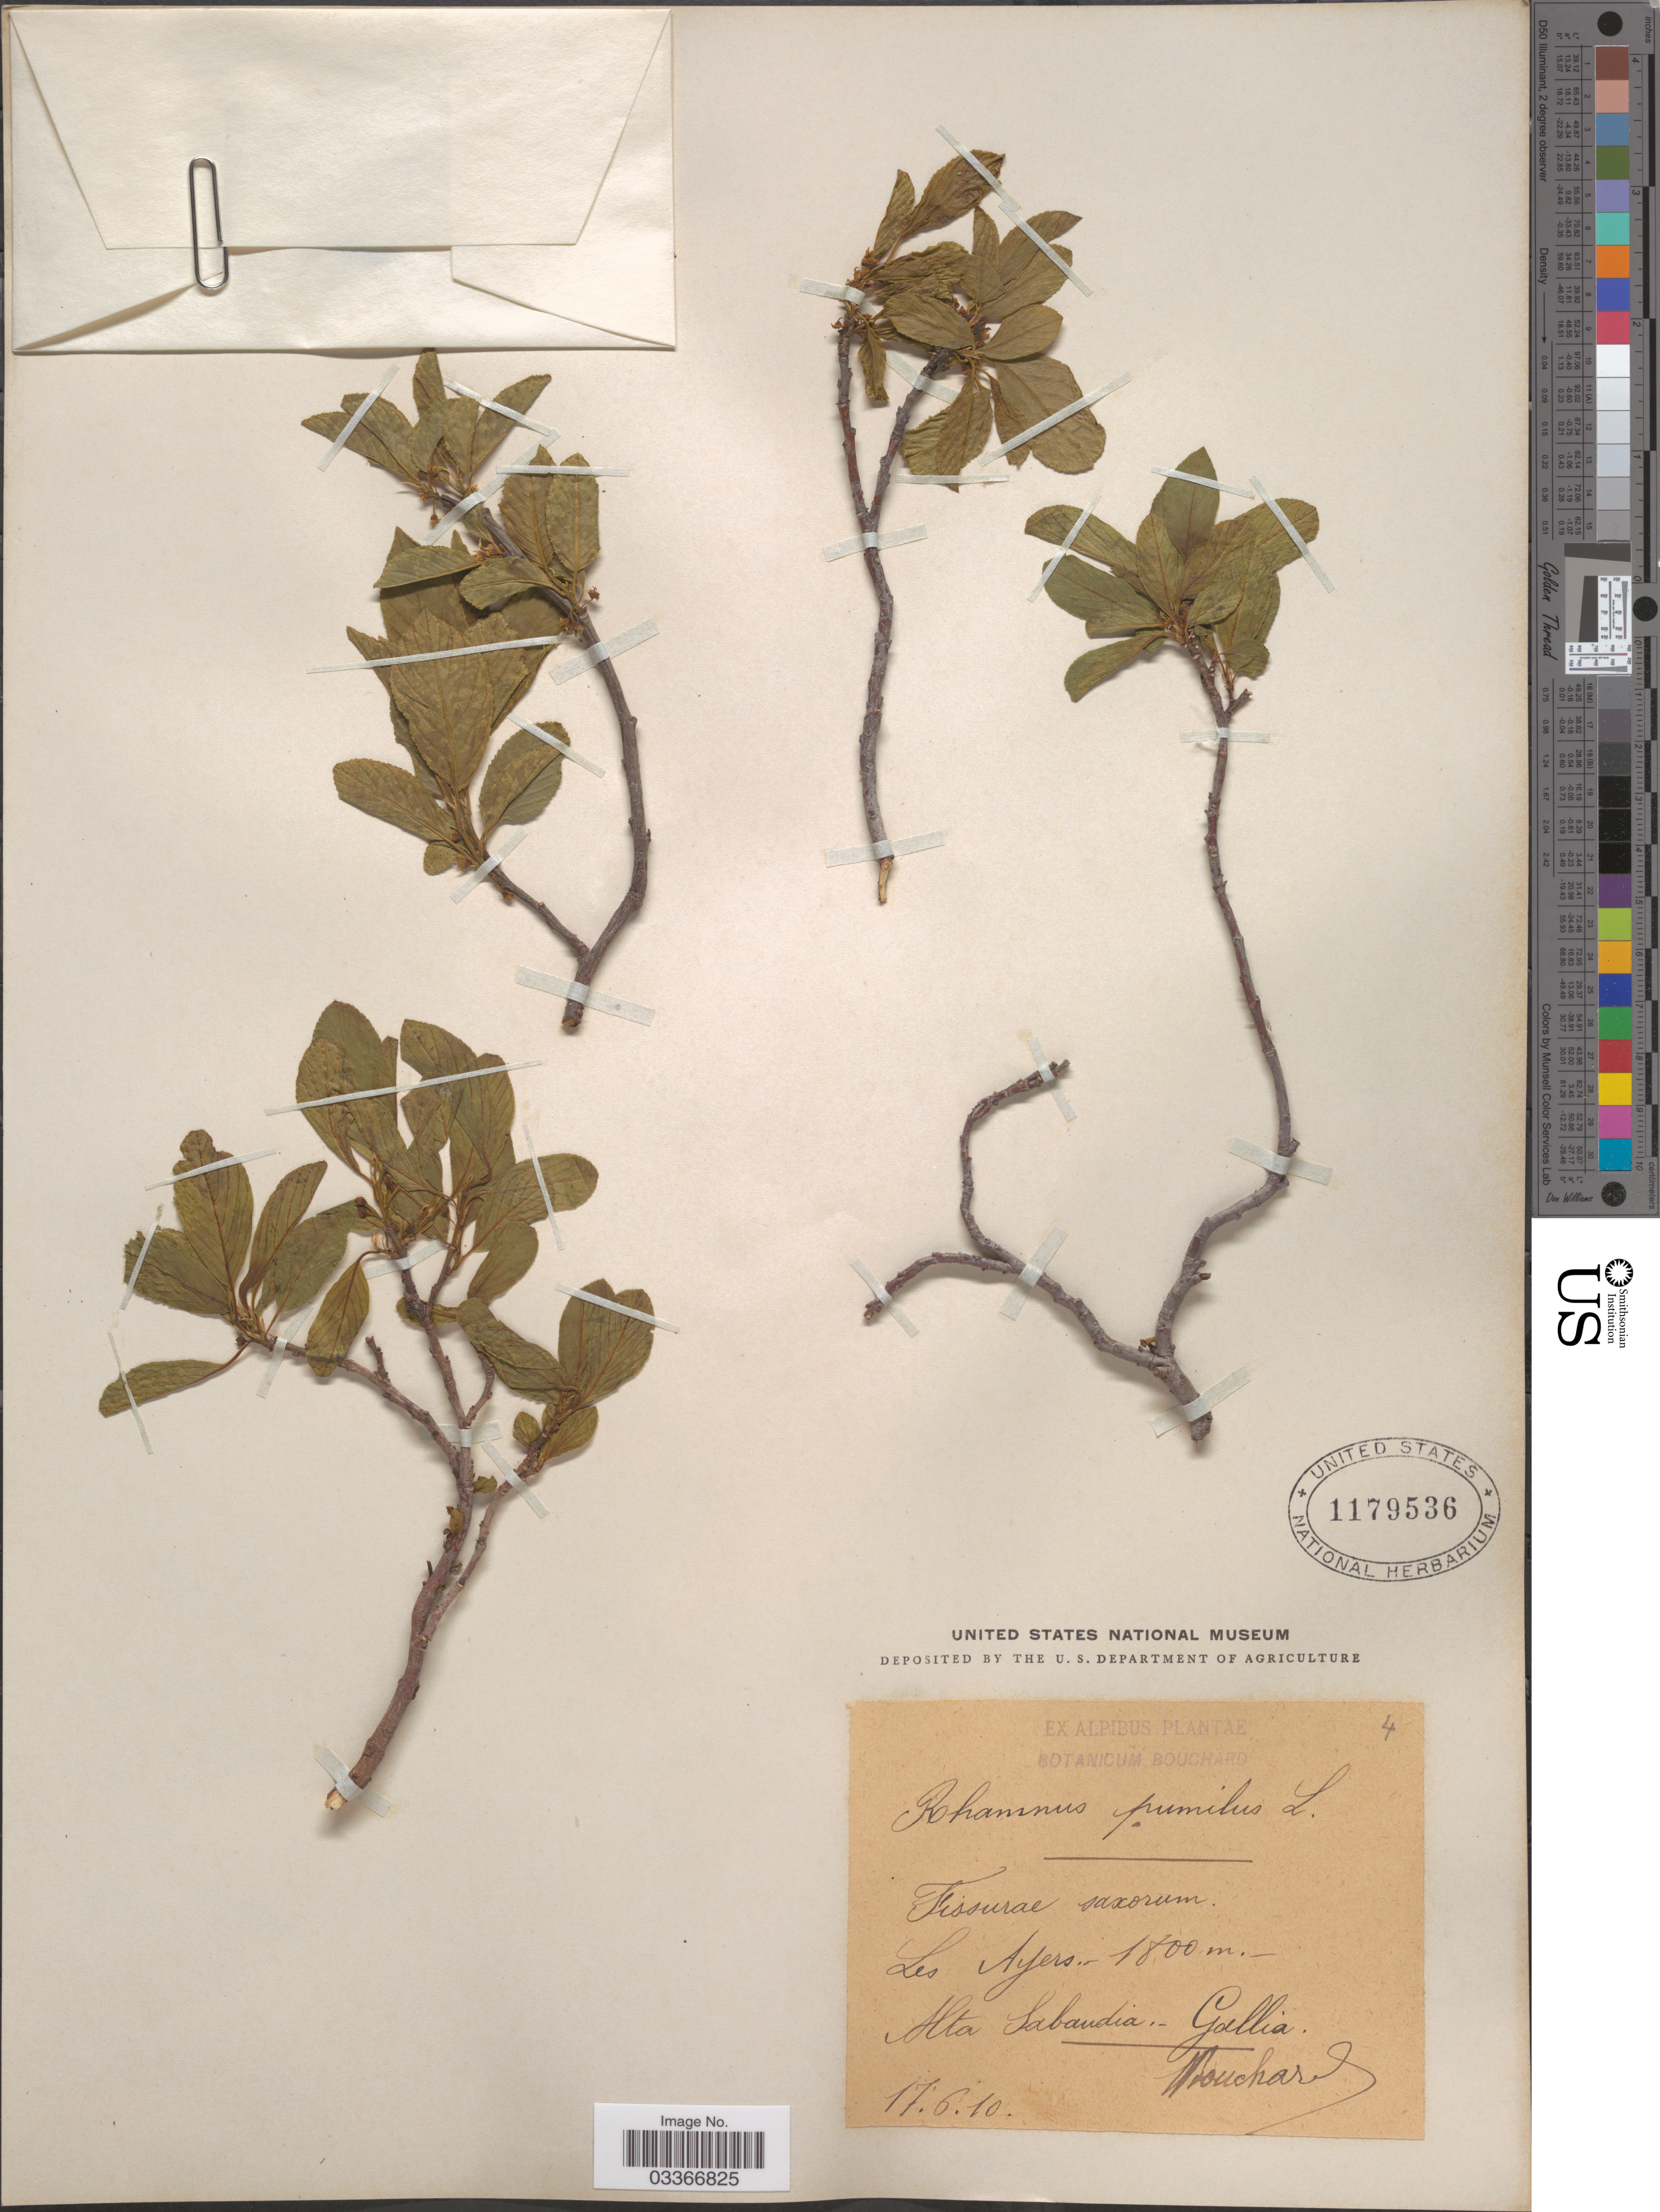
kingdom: Plantae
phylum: Tracheophyta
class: Magnoliopsida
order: Rosales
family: Rhamnaceae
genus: Rhamnus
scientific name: Rhamnus pumila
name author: Turra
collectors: J. Bouchard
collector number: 4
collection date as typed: Transcribed d/m/y: 17/6/10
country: France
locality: Les Ayers. Alta Sabaudia. - Gallia.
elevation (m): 1800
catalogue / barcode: US 1179536